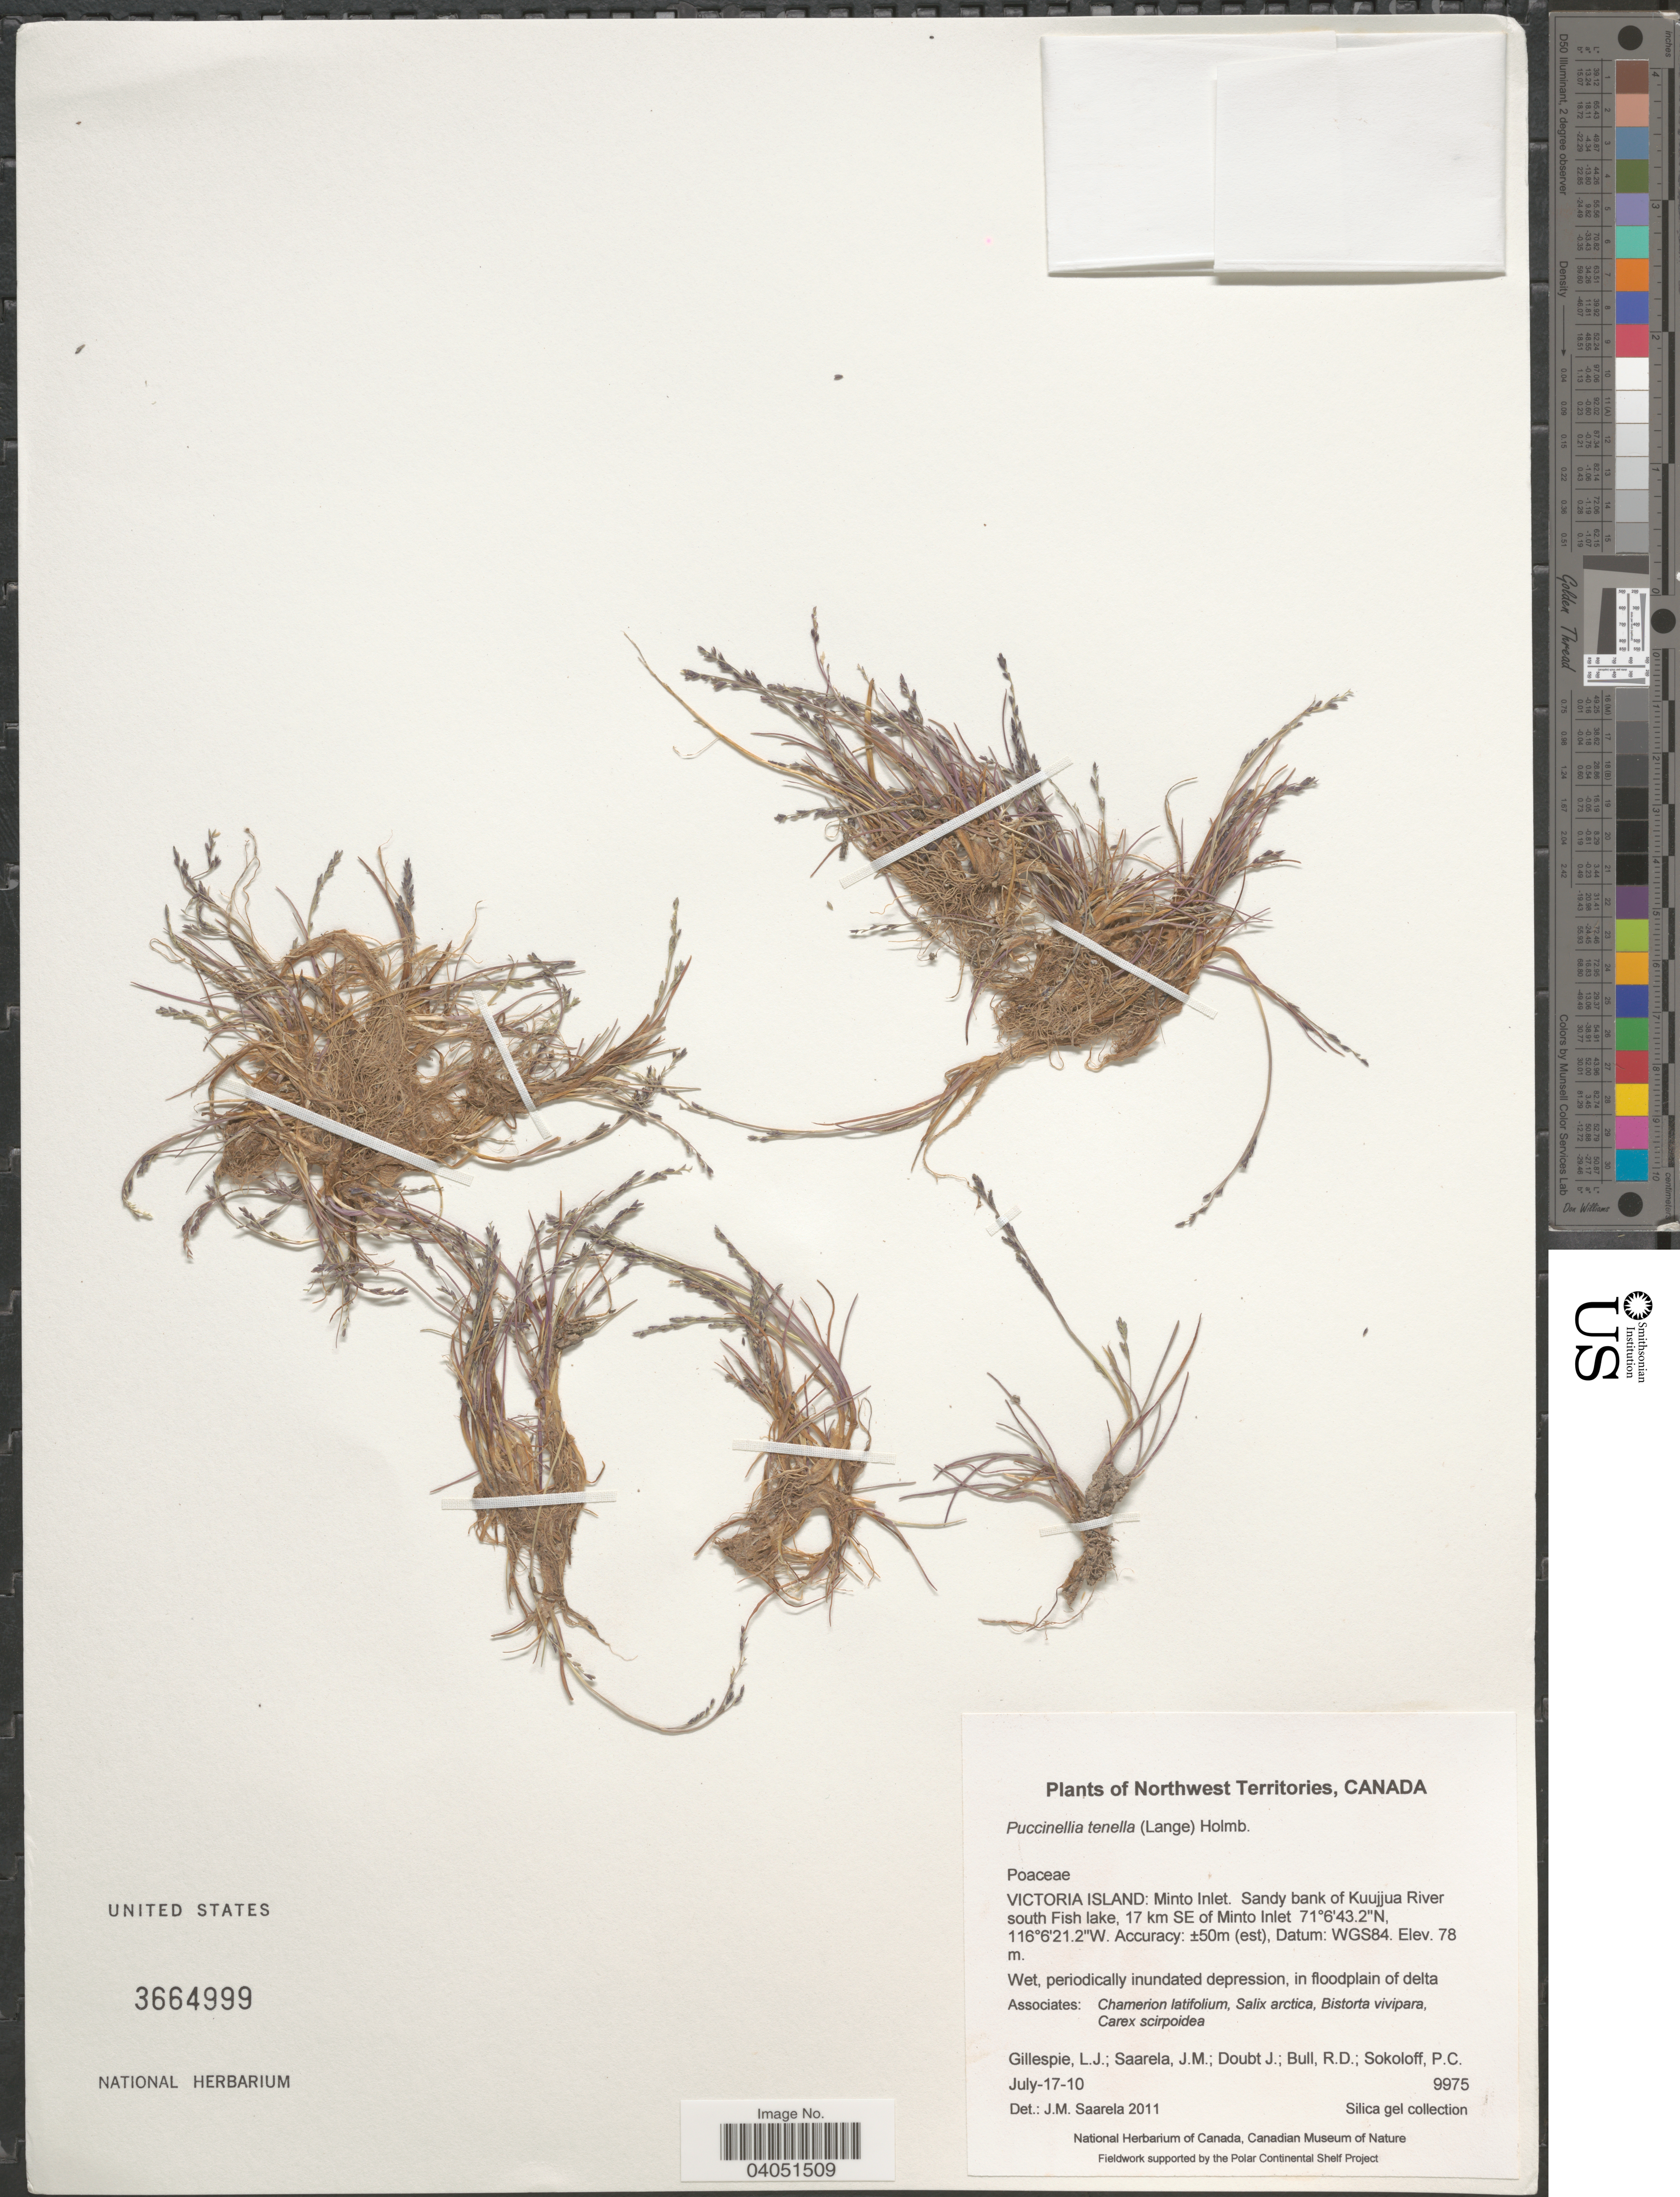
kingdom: Plantae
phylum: Tracheophyta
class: Liliopsida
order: Poales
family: Poaceae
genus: Puccinellia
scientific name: Puccinellia tenella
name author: (Lange) Holmb.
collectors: L. Gillespie, J. Saarela, J. Doubt, R. Bull & P. Sokoloff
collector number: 9975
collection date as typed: Transcribed d/m/y: 17/7/10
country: Canada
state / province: Northwest Territories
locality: Victoria Island: Minto Inlet. Sandy bank of Kuujjua River south Fish lake, 17 km SE of Minto Inlet. WGS84.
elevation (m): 78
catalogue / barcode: US 3664999